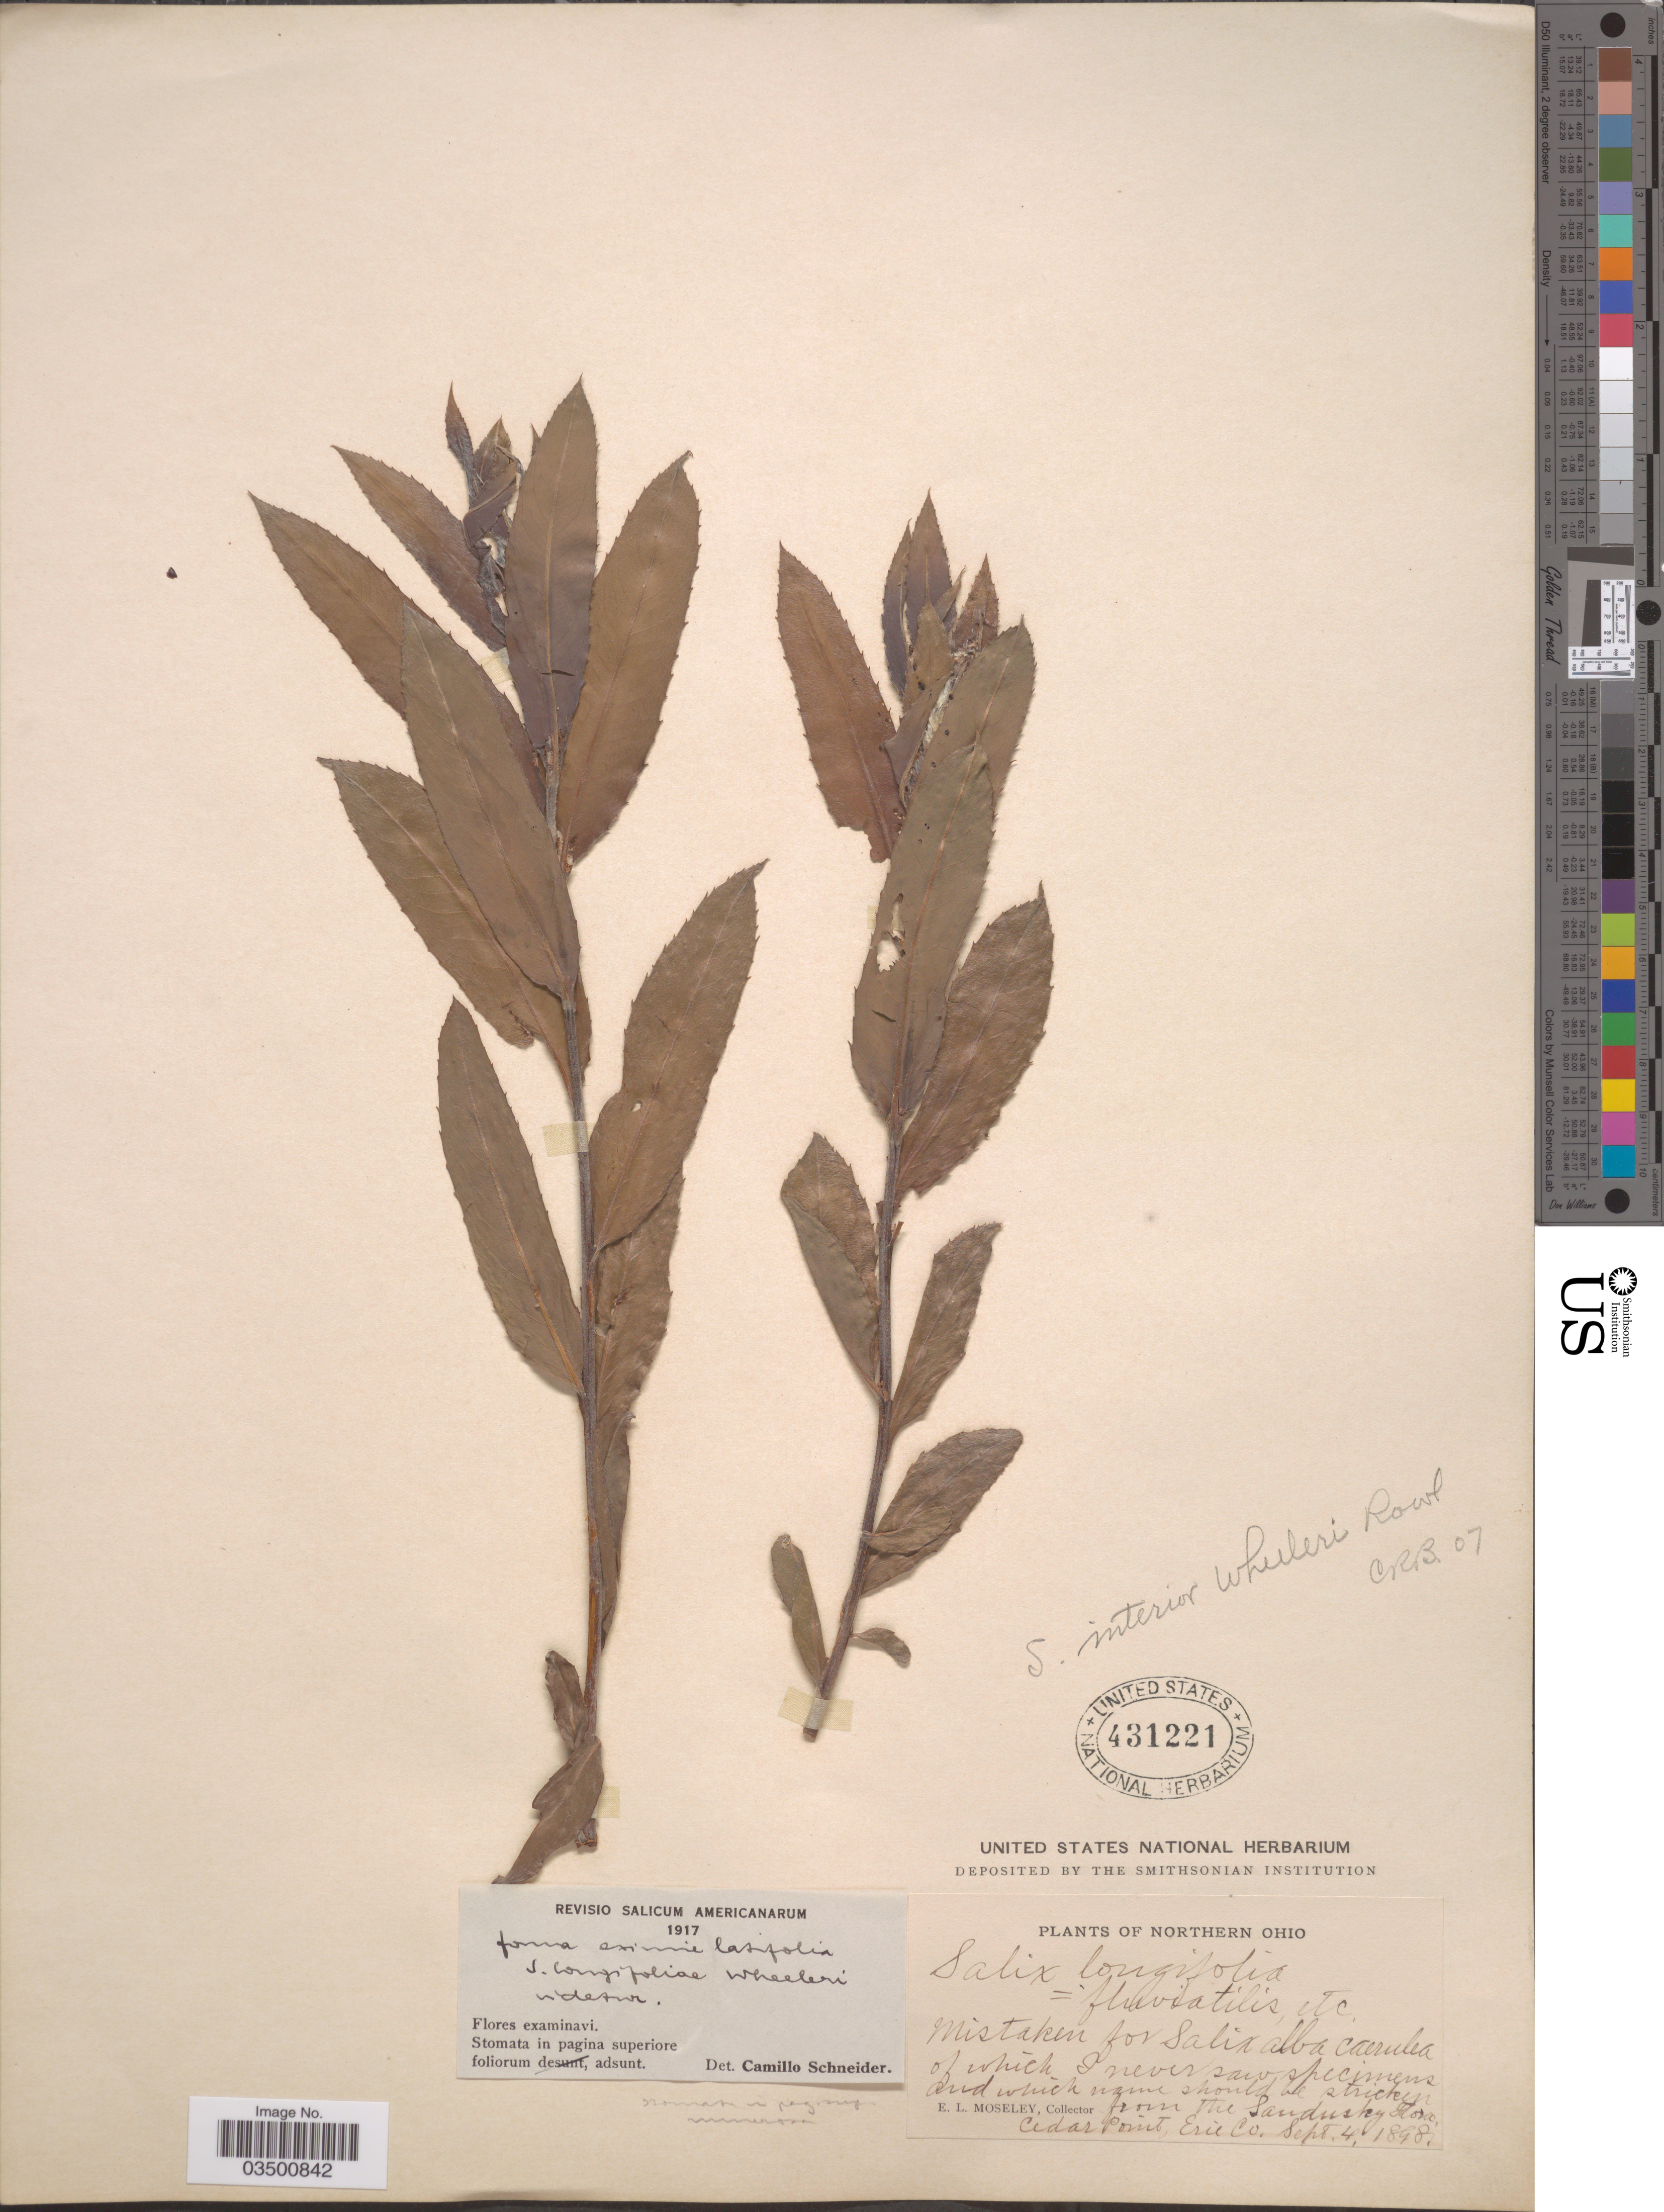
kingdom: Plantae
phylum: Tracheophyta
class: Magnoliopsida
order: Malpighiales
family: Salicaceae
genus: Salix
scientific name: Salix interior var. wheeleri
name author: Rowlee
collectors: E. Moseley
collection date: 1898-09-04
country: United States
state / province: Ohio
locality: Northern Ohio. From the Sandusky Flora. Cedar Point, Erie Co.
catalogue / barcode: US 431221